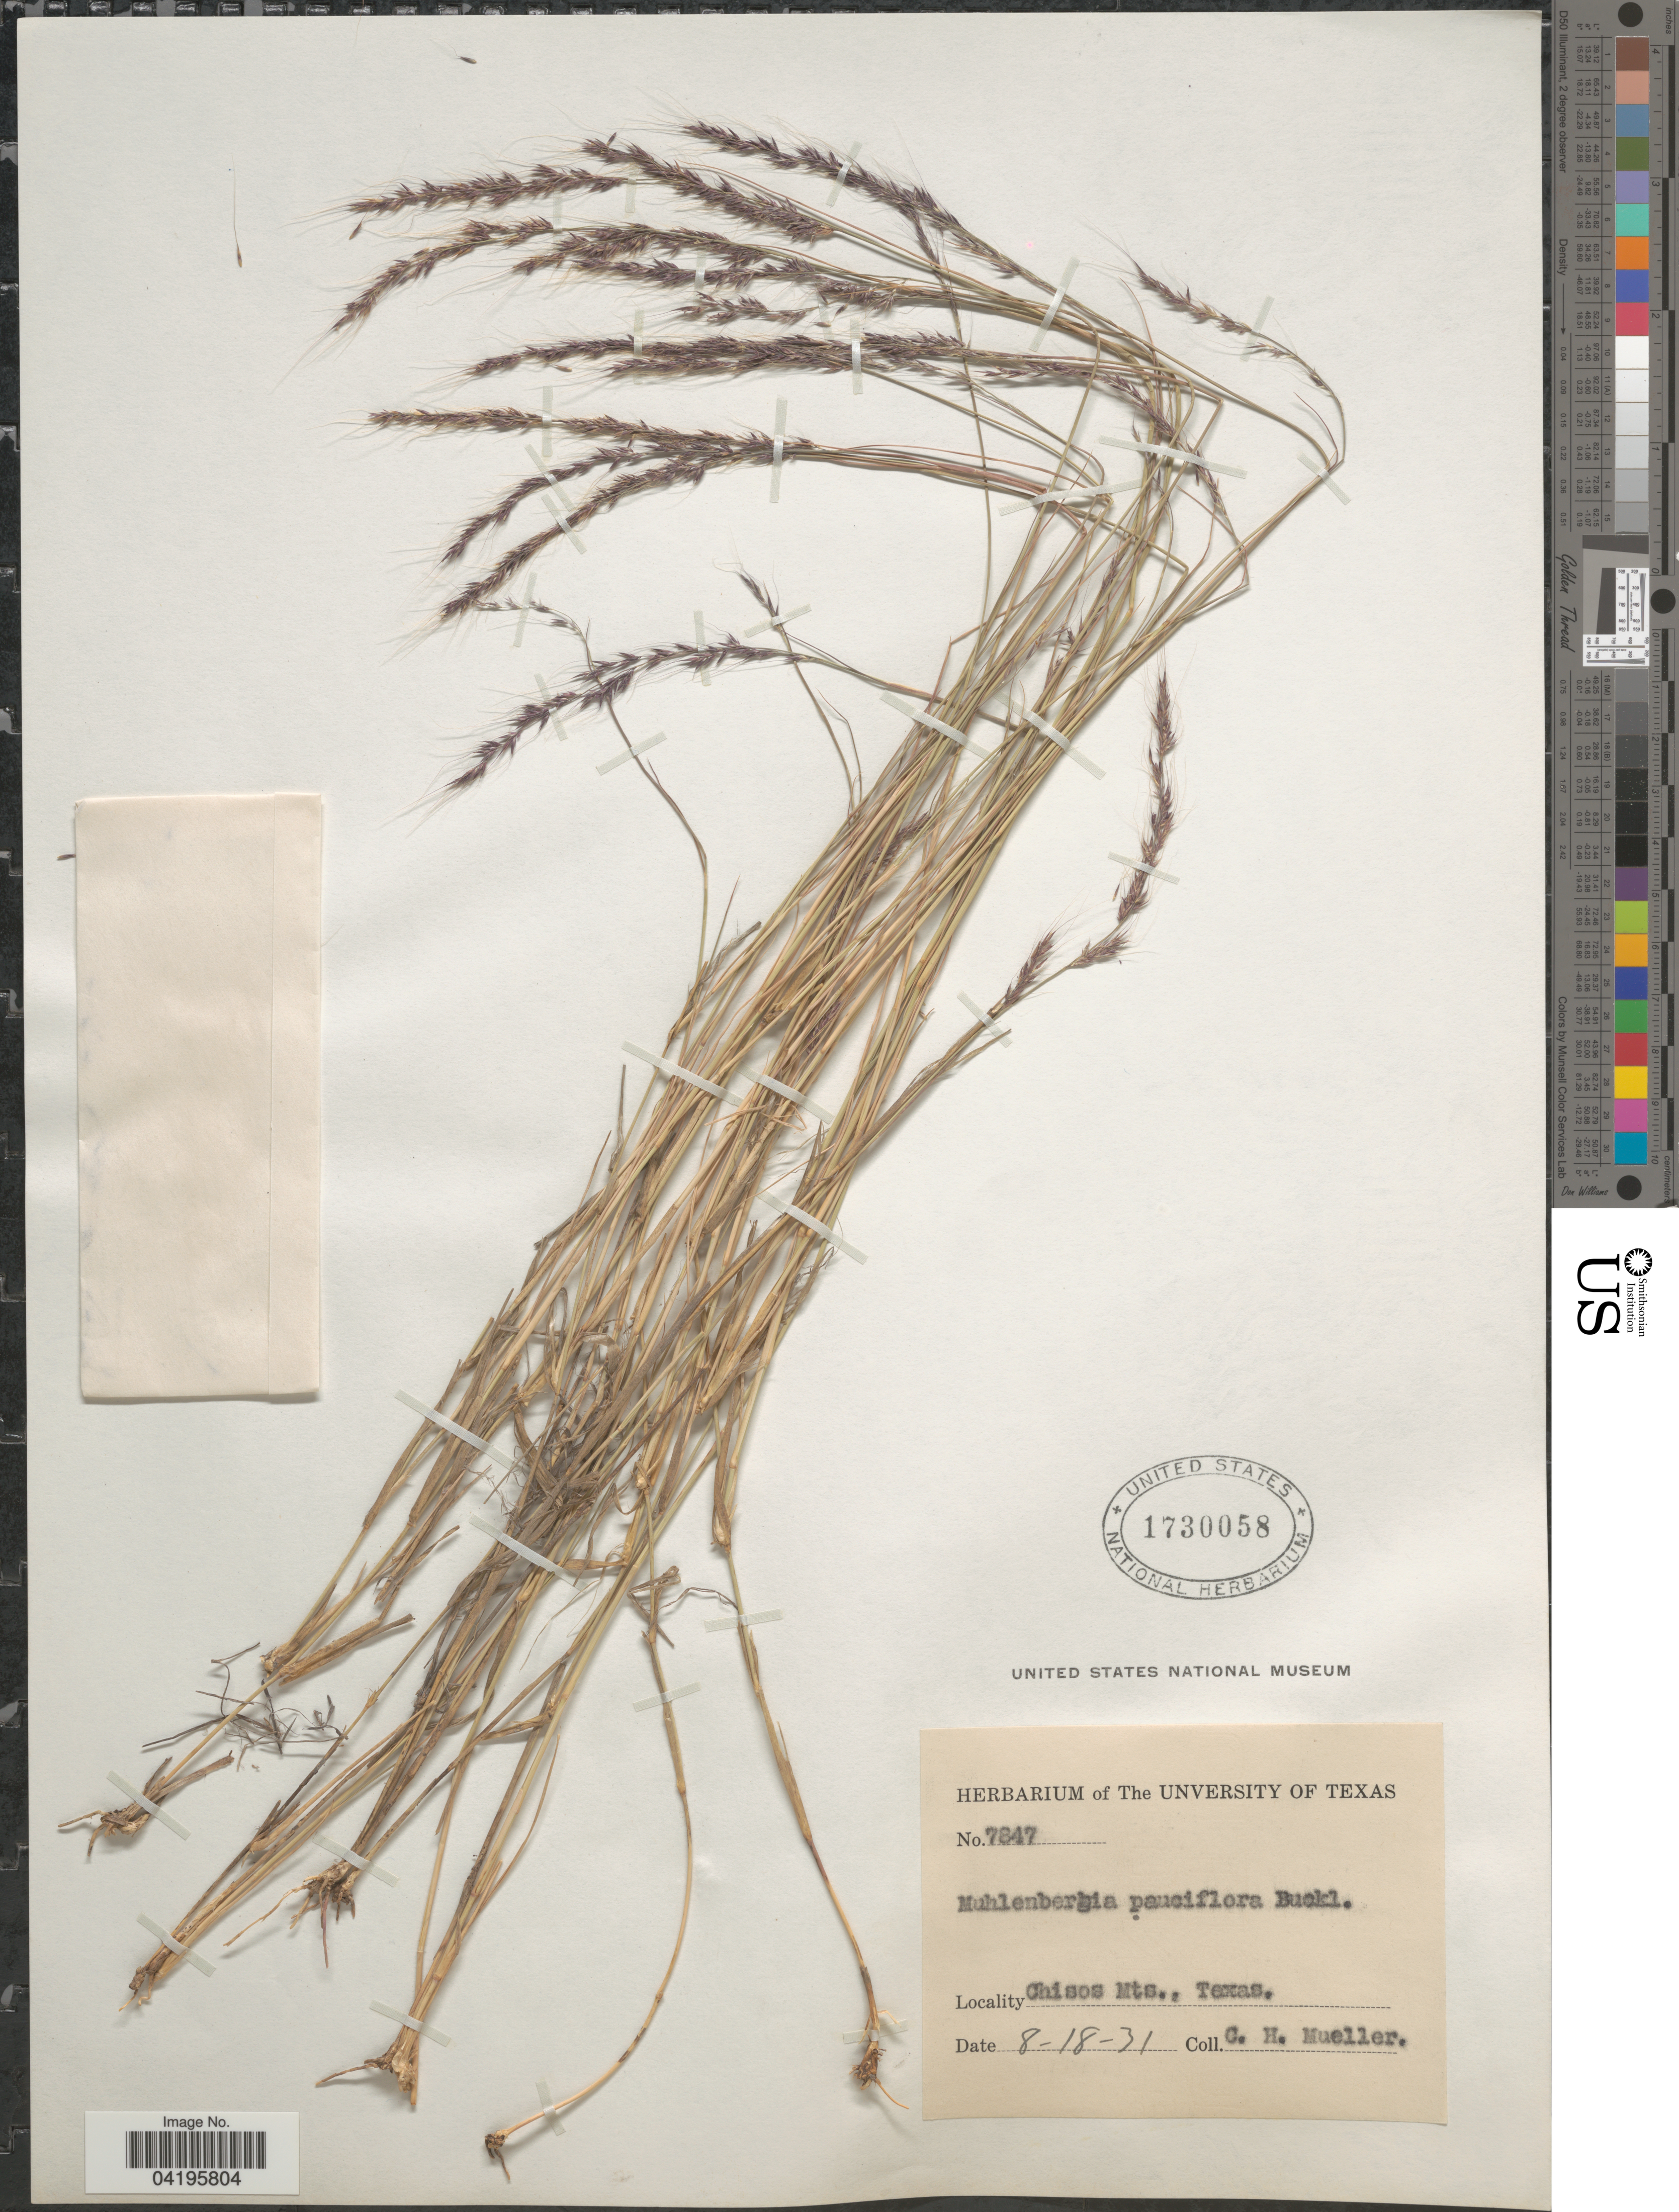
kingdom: Plantae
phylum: Tracheophyta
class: Liliopsida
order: Poales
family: Poaceae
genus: Muhlenbergia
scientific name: Muhlenbergia pauciflora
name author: Buckley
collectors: C. H. Mueller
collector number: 7847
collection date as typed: Transcribed d/m/y: 18/8/31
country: United States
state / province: Texas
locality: Chisos Mts.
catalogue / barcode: US 1730058